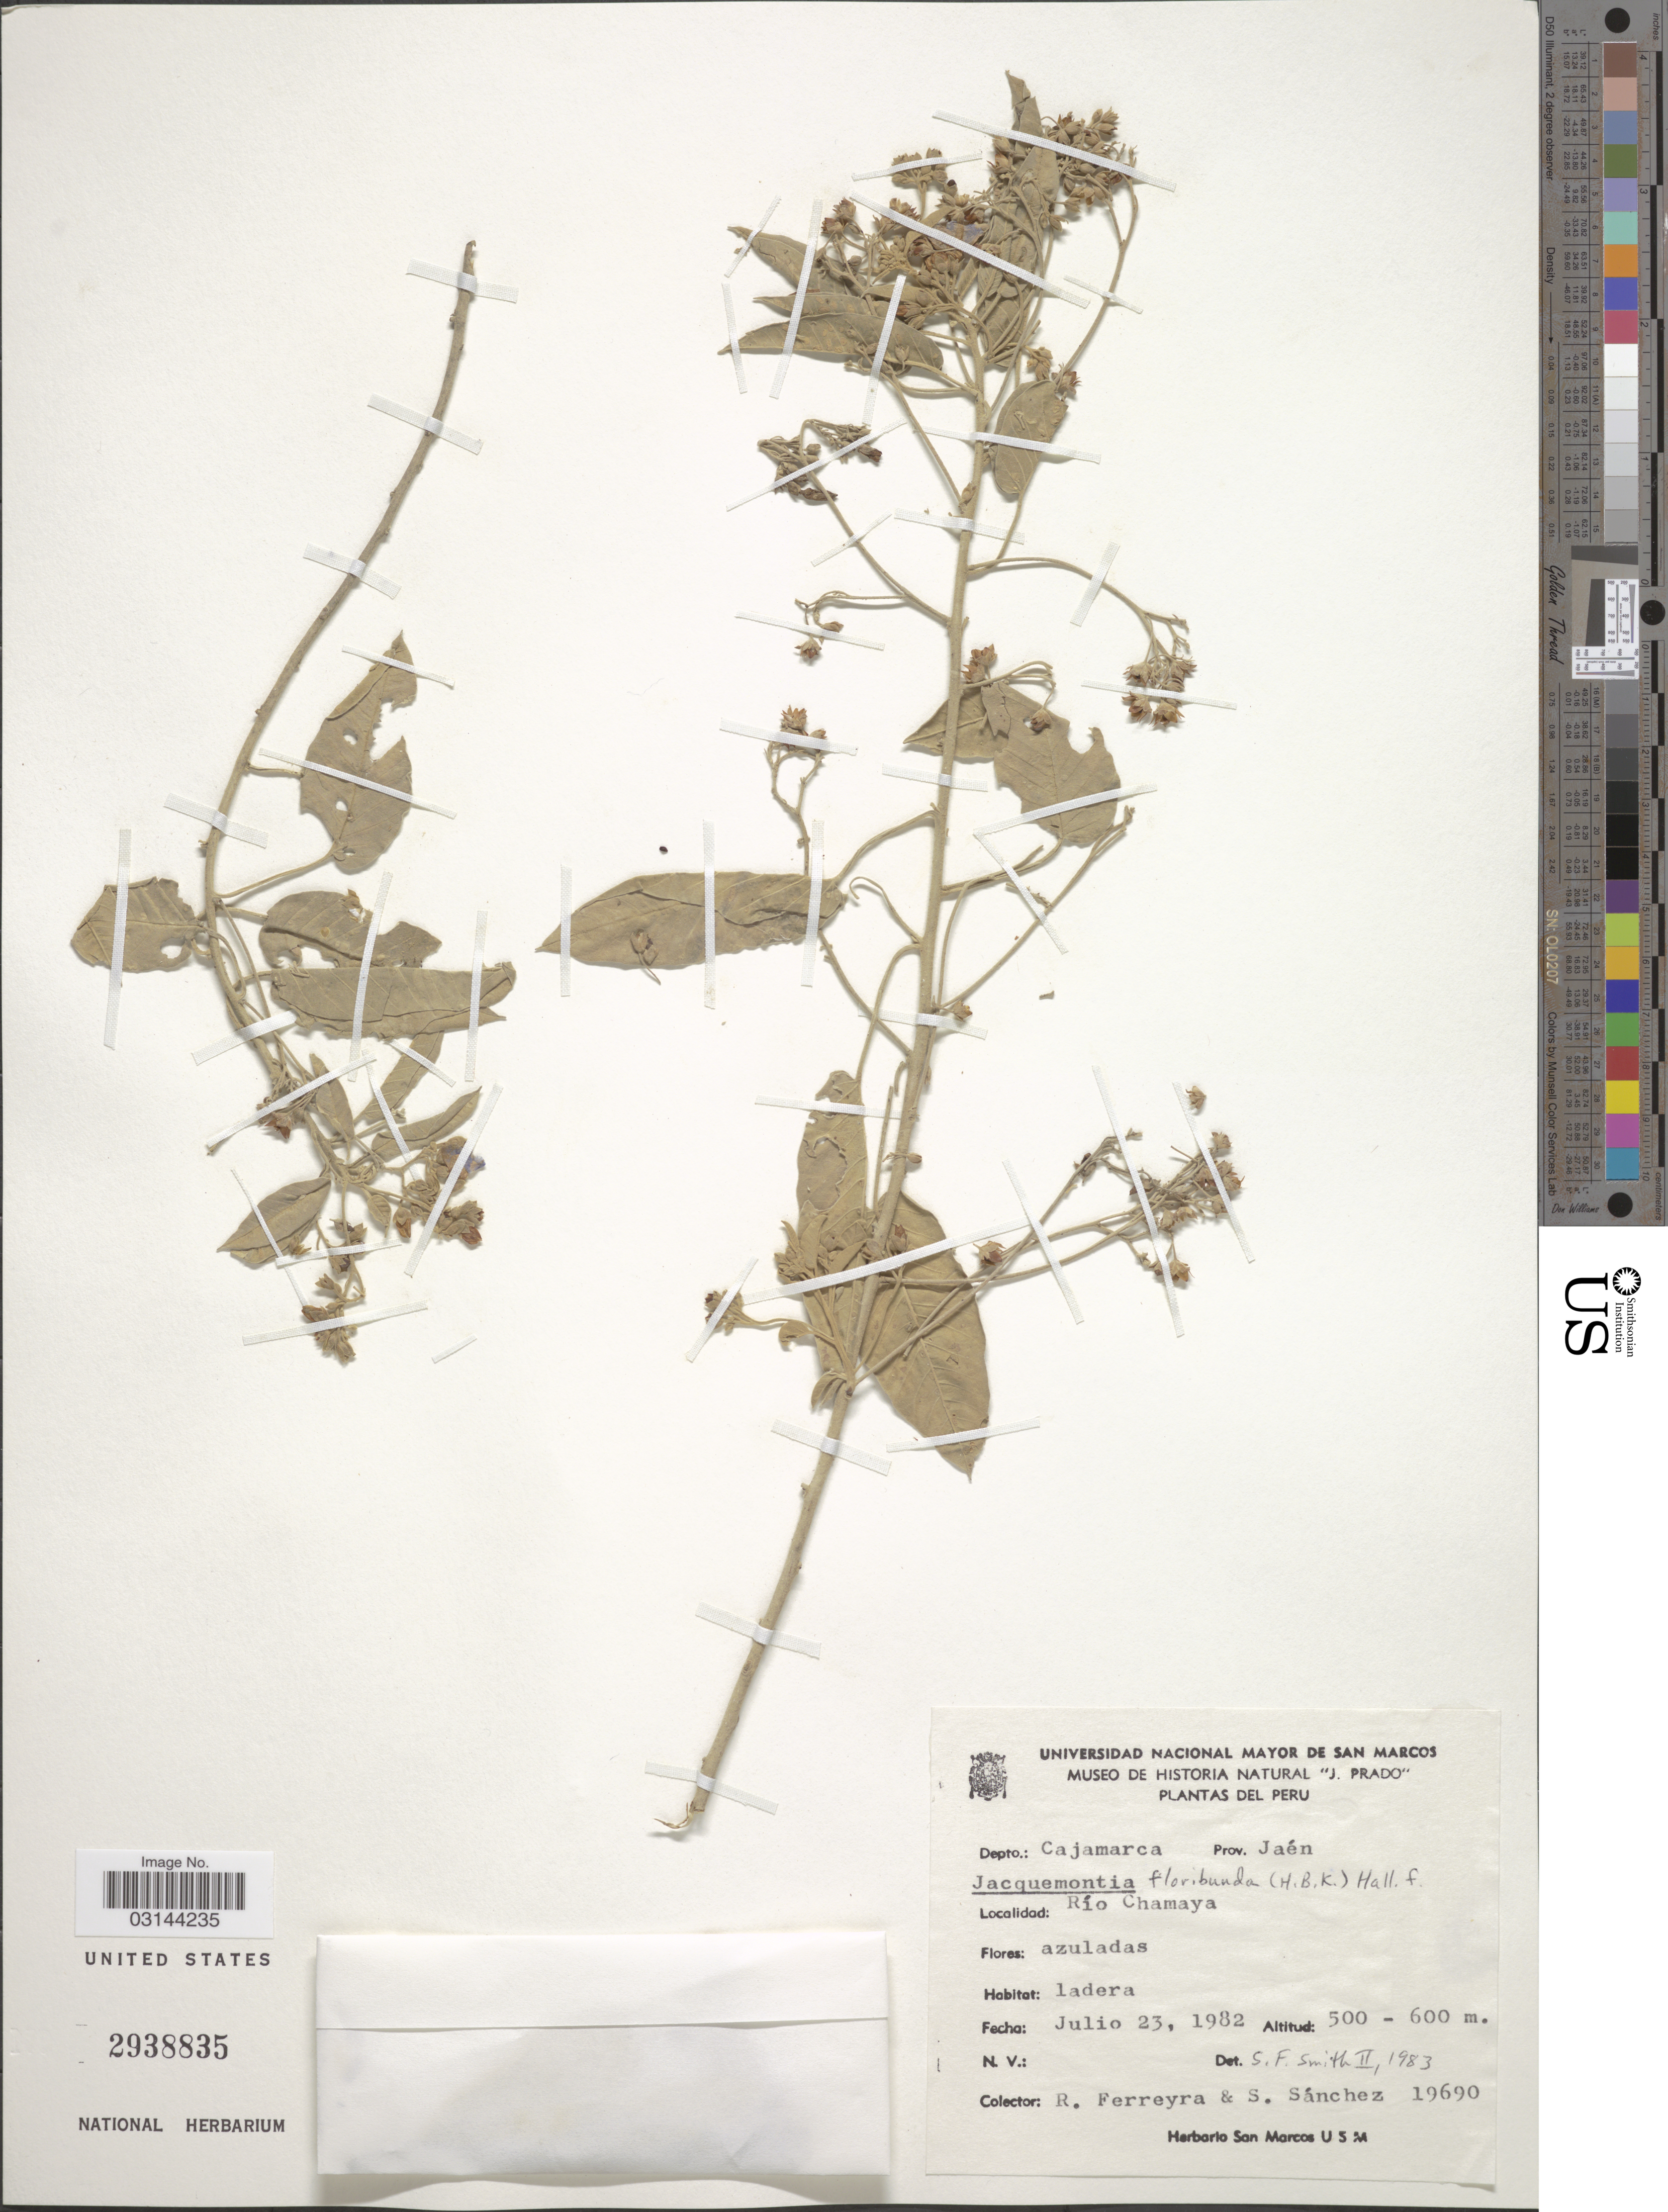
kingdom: Plantae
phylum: Tracheophyta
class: Magnoliopsida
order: Solanales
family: Convolvulaceae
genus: Jacquemontia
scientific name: Jacquemontia floribunda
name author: (Kunth) Hallier f.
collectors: R. A. Ferreyra & S. Sanchez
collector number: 19690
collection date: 1982-07-23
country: Peru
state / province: Cajamarca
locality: Depto.: Cajamarca, Prov. Jaén, Río Chamaya.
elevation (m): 500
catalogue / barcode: US 2938835